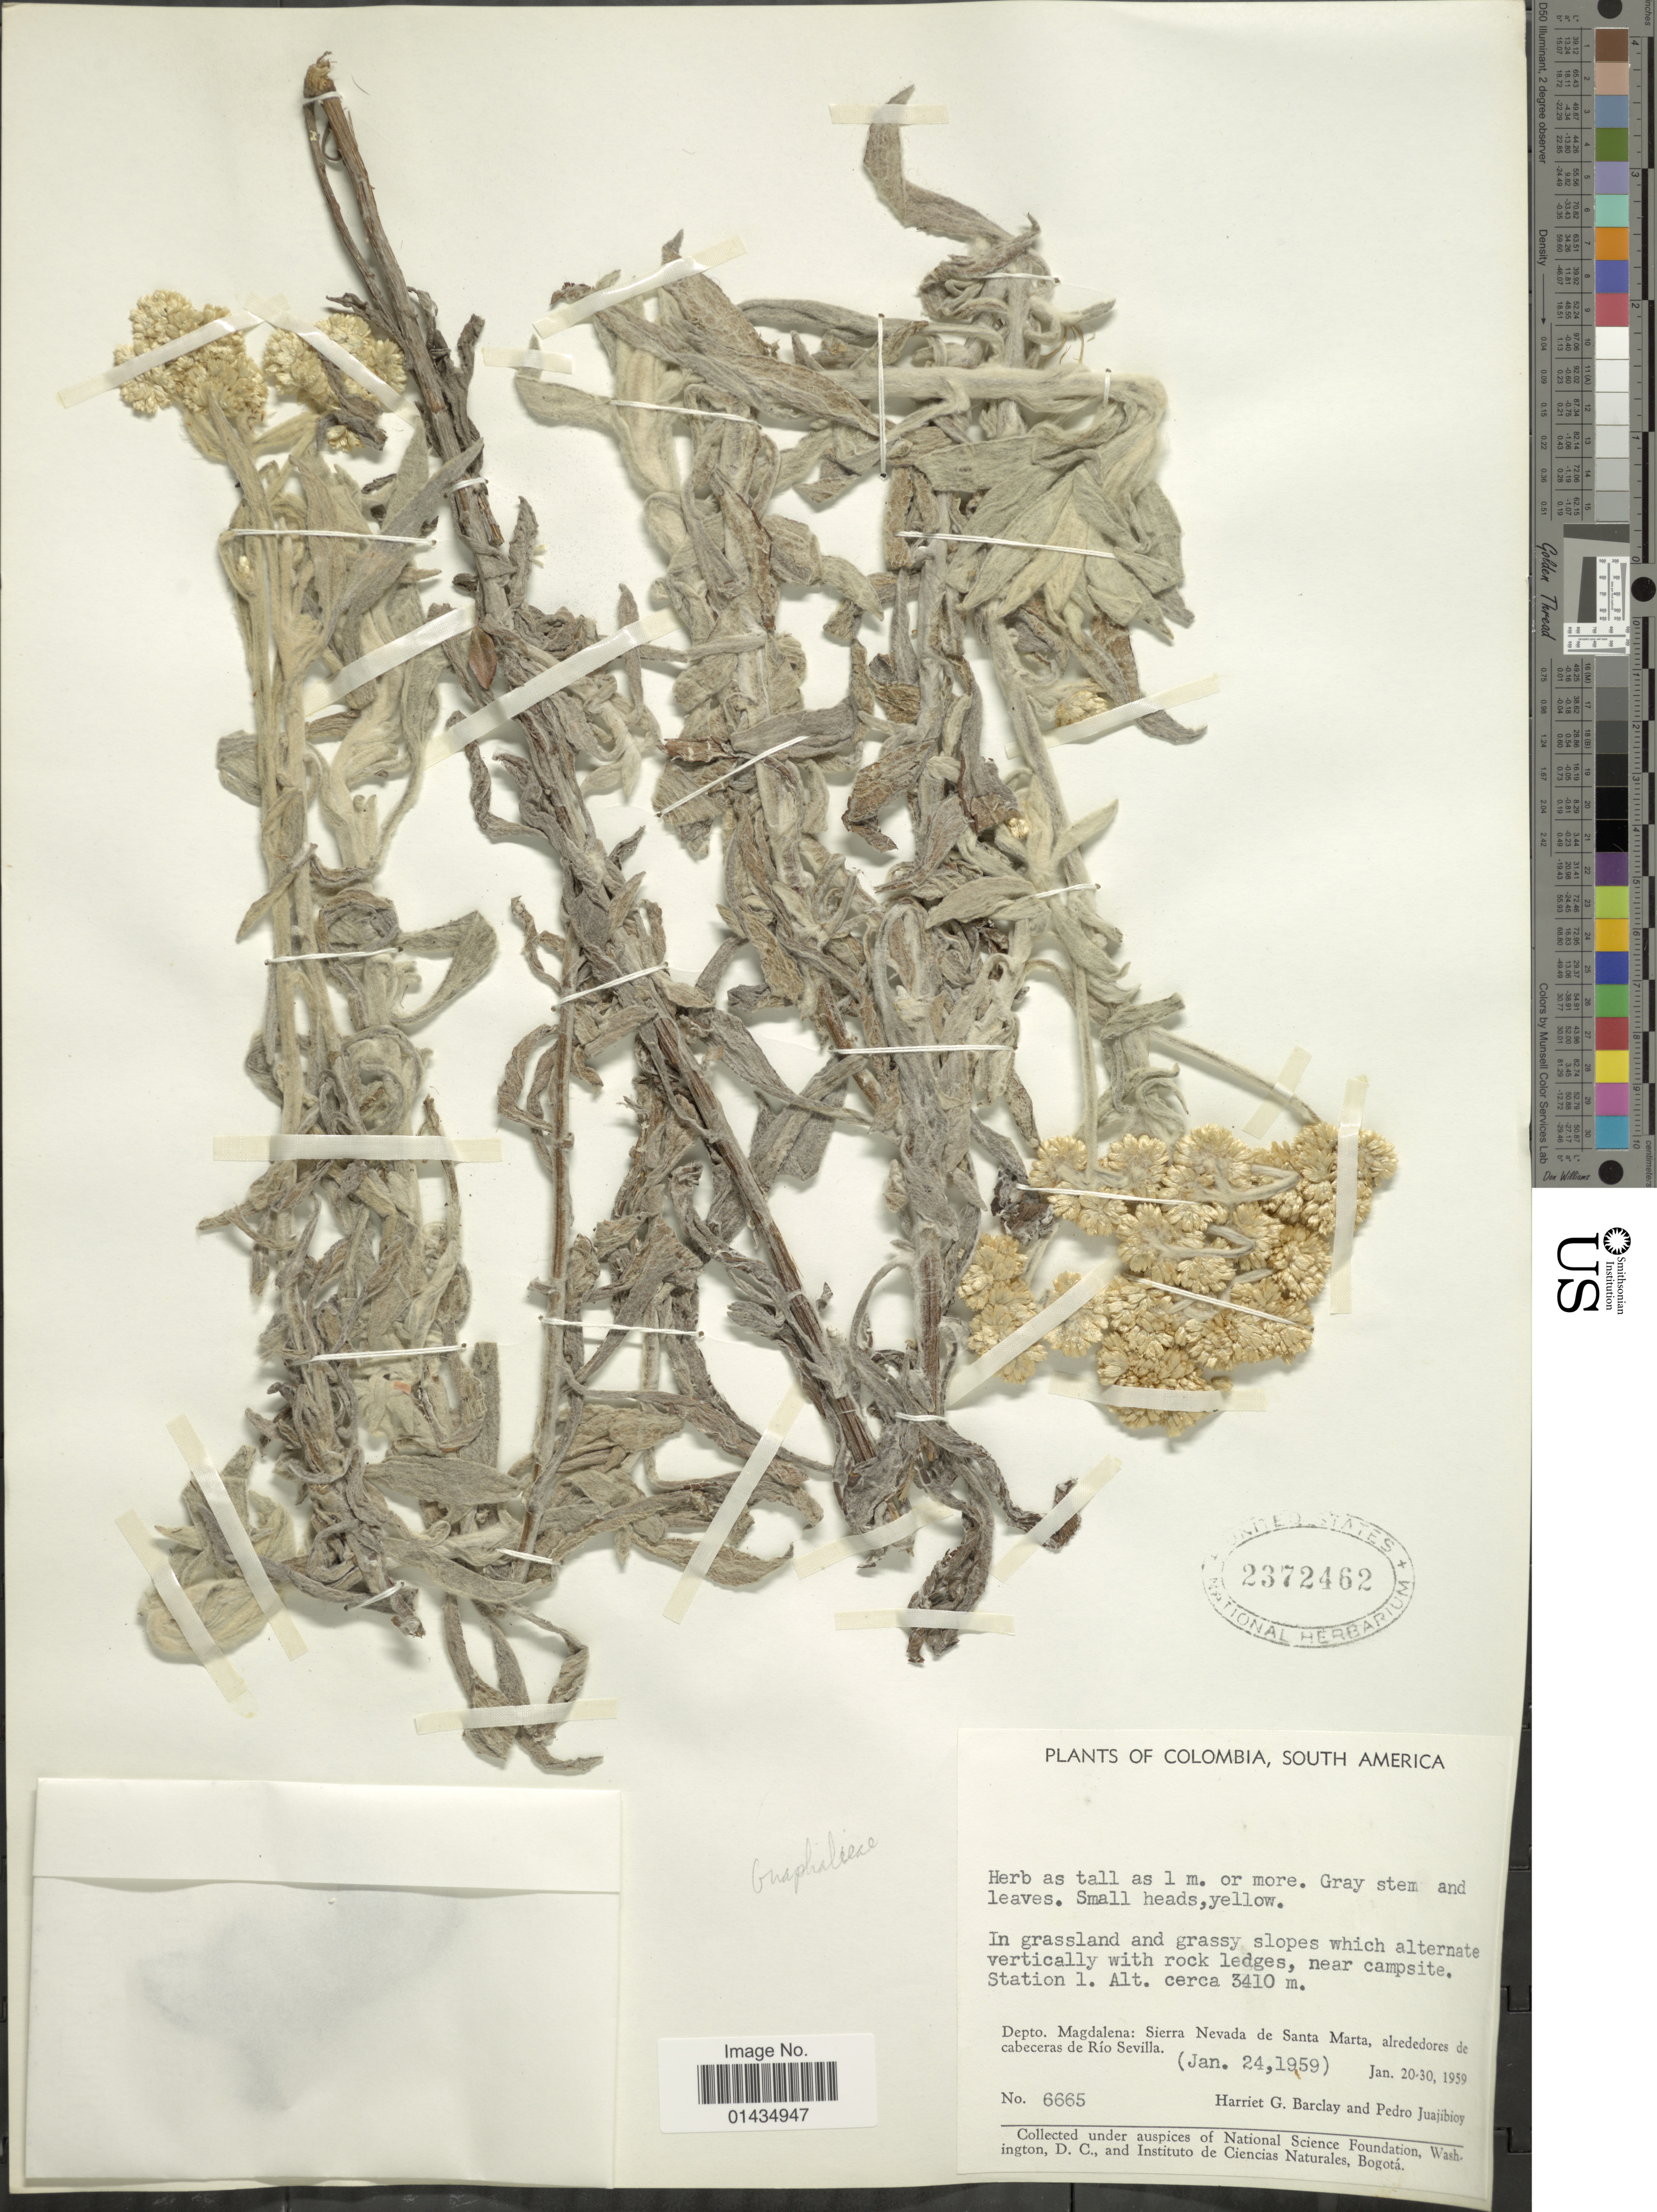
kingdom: Plantae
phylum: Tracheophyta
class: Magnoliopsida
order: Asterales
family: Asteraceae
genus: Achyrocline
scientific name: Achyrocline sp.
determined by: Dillon, M. O.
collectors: H. G. Barclay & P. Juajibioy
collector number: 6665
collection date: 1959-01-24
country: Colombia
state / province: Magdalena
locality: In grassland and grassy slopes which alternate vertically with rock ledges, near campsite, Station 1, Sierra Nevada de Santa Marta, alrededpres de cabeceras de Río Sevilla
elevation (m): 3410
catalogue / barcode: US 2372462